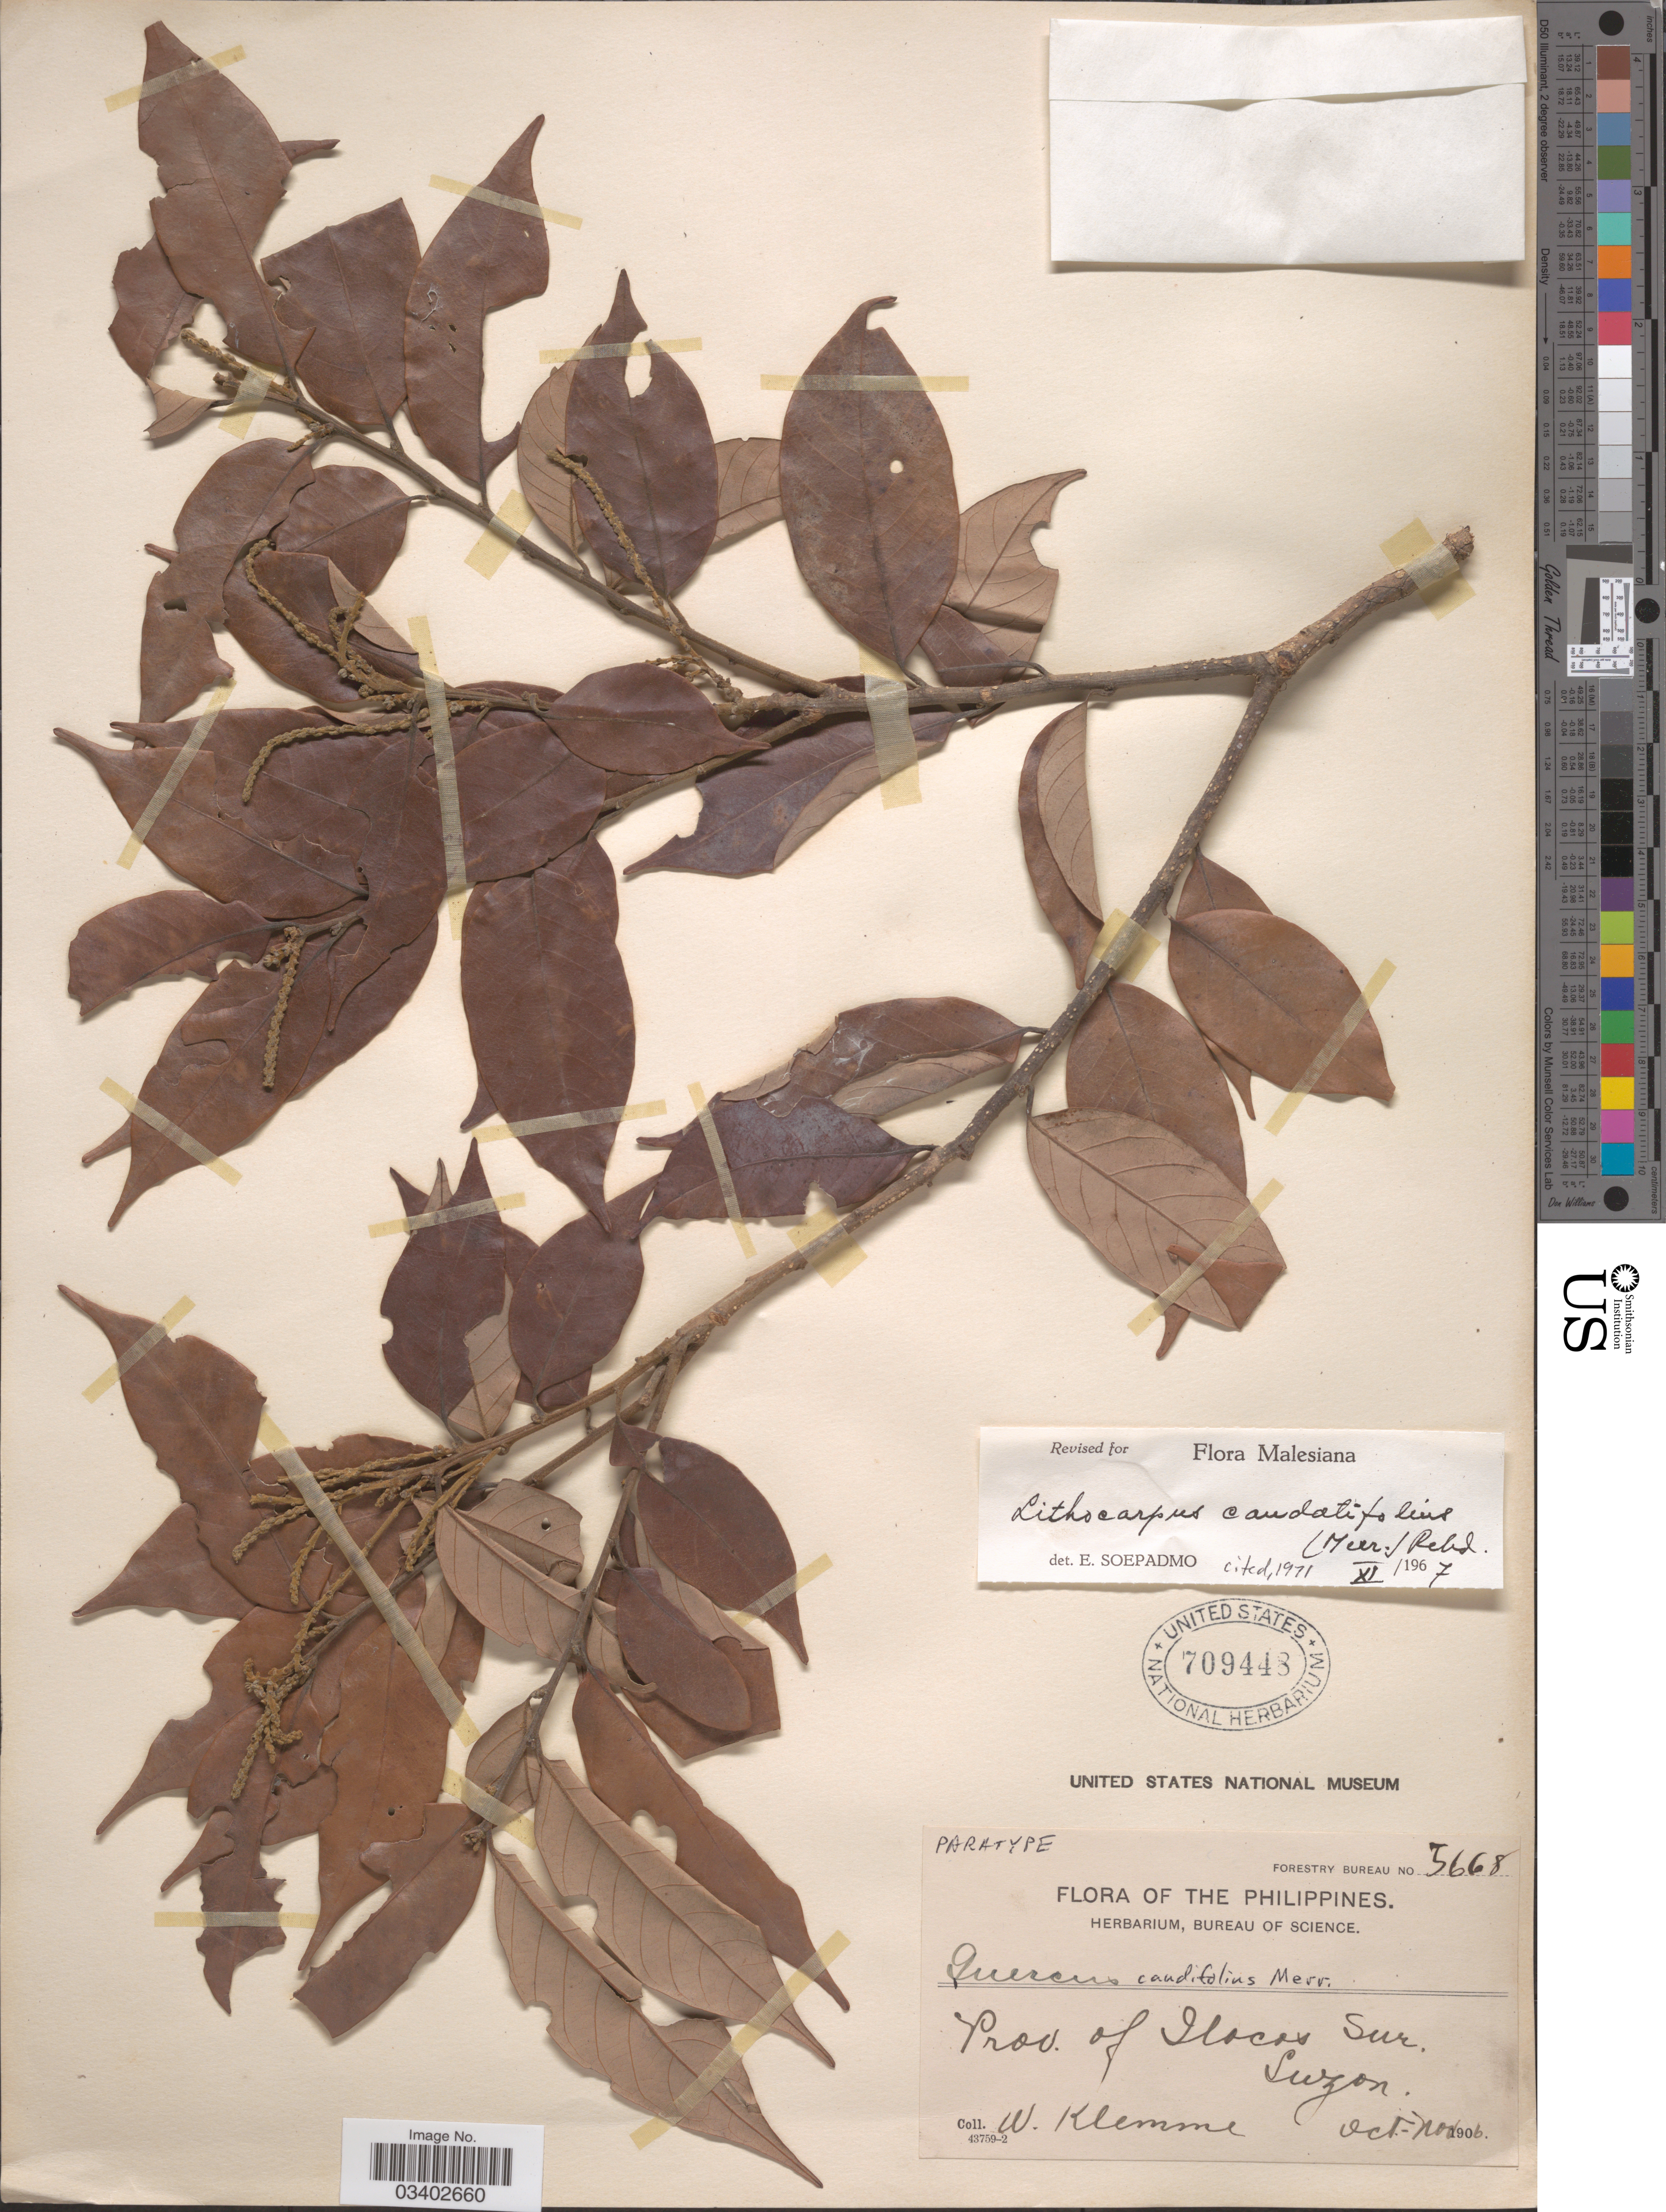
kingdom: Plantae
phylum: Tracheophyta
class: Magnoliopsida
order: Fagales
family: Fagaceae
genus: Lithocarpus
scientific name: Lithocarpus caudatifolius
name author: (Merr.) Rehder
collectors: W. Klemme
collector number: Forestry Bureau 5668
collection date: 1906-10/1906-11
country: Philippines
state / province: Ilocos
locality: Prov. of Ilocos Sur. Luzon.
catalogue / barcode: US 709448